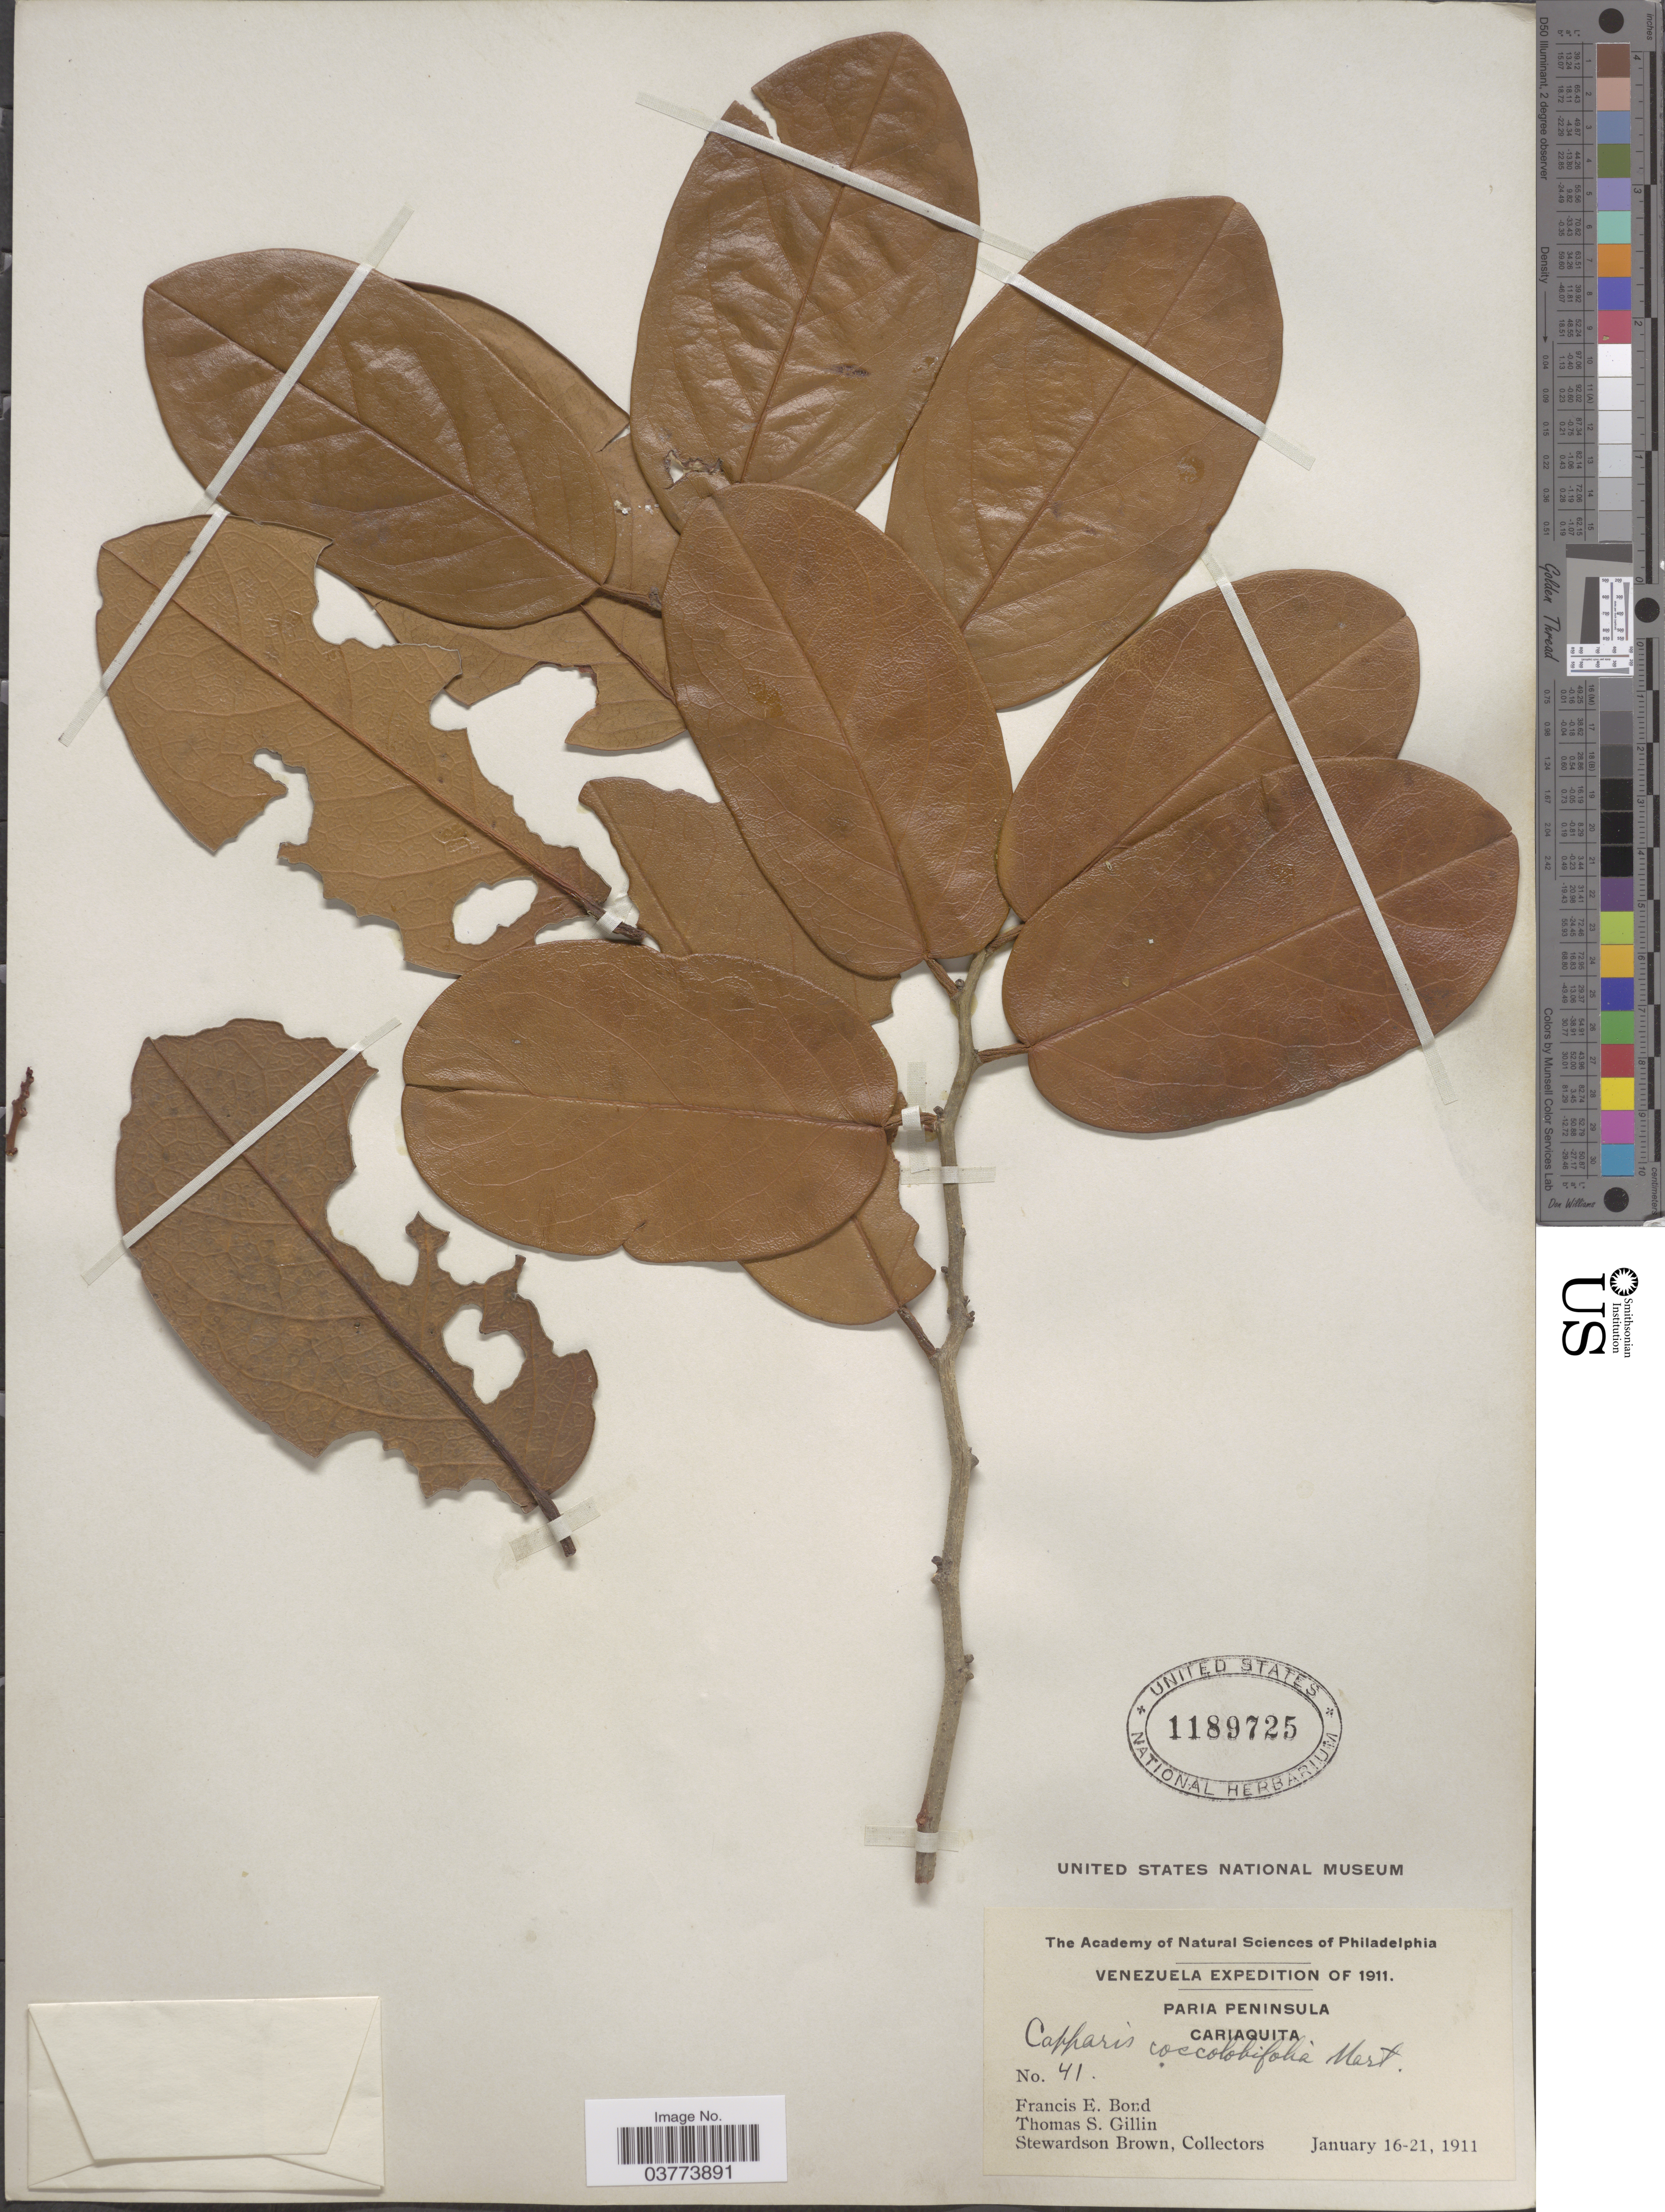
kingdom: Plantae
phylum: Tracheophyta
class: Magnoliopsida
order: Brassicales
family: Capparaceae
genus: Cynophalla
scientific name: Cynophalla hastata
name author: (Jacq.) J. Presl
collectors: F. Bond, T. Gillin & S. Brown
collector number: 41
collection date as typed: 16-21 January 1911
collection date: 1911-01-16/1911-01-21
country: Venezuela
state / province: Sucre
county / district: Valdez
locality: Paria Peninsula, Cariaquito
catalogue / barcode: US 1189725